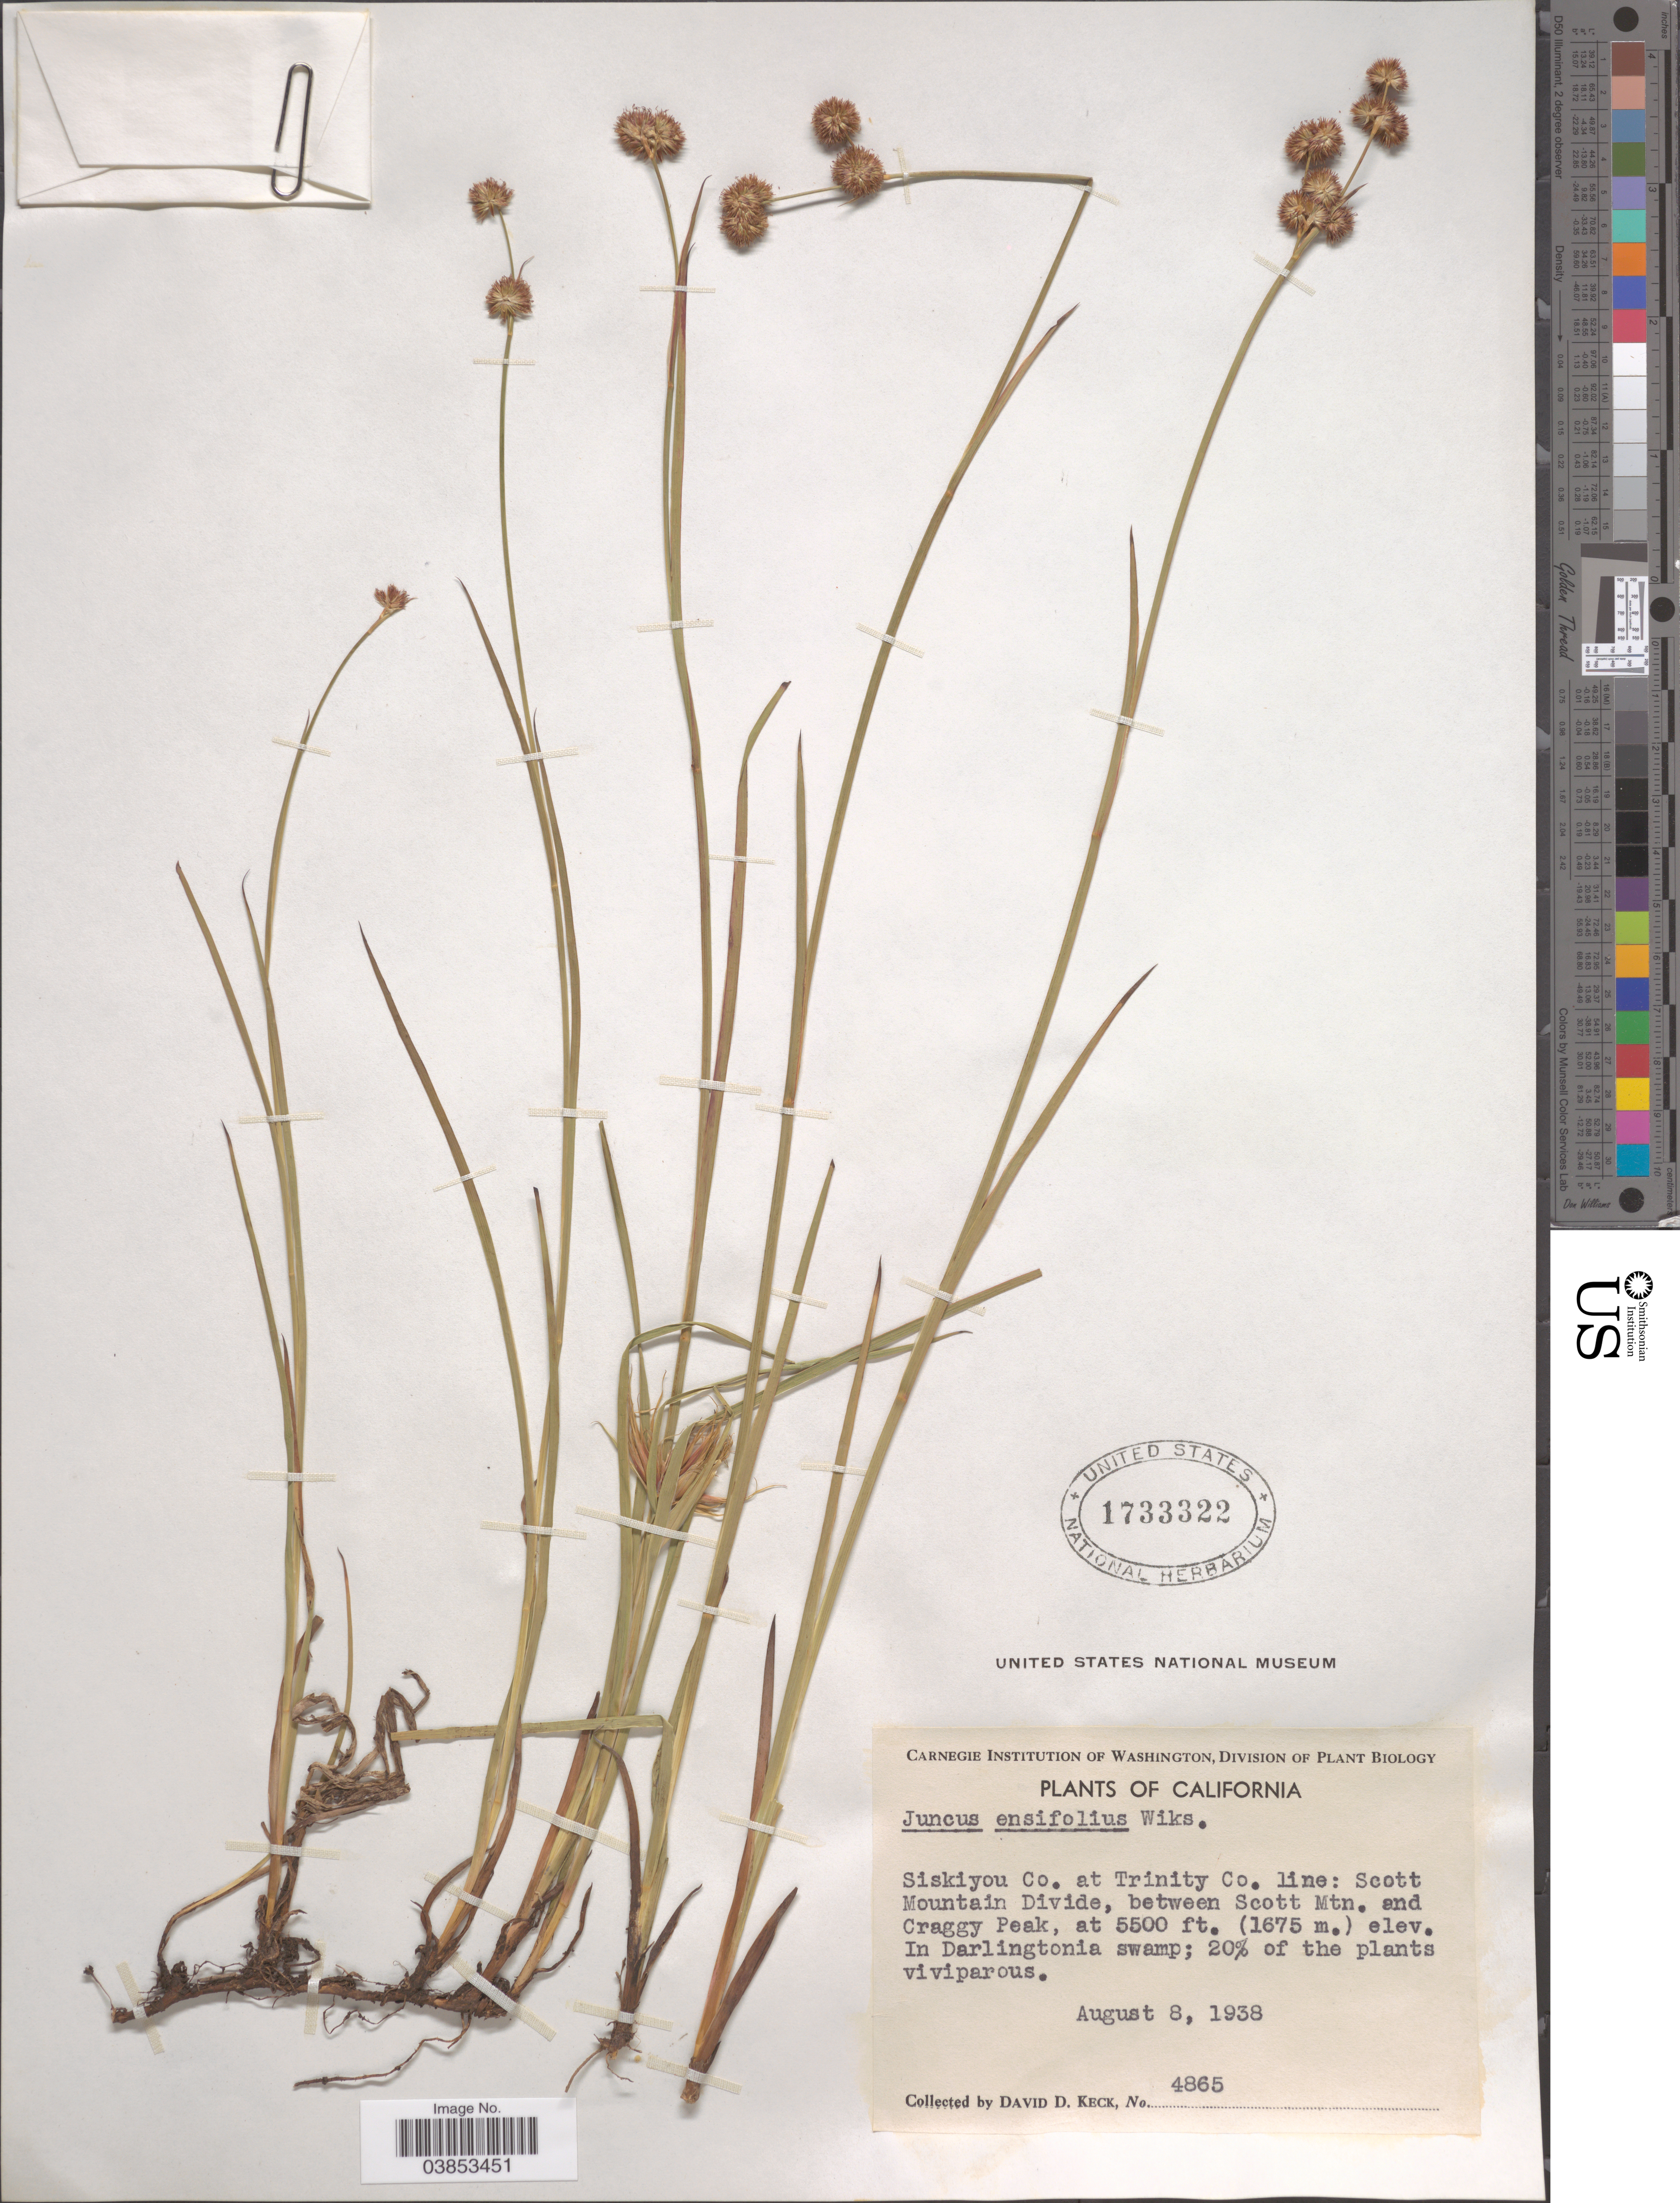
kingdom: Plantae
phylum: Tracheophyta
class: Liliopsida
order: Poales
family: Juncaceae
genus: Juncus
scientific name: Juncus ensifolius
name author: Wikstr.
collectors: D. D. Keck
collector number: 4865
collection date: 1938-08-08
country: United States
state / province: California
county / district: Siskiyou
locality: Siskiyou Co. at Trinity Co. line: Scott Mountain Divide, between Scott Mtn. and Craggy Peak.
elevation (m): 1676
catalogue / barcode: US 1733322